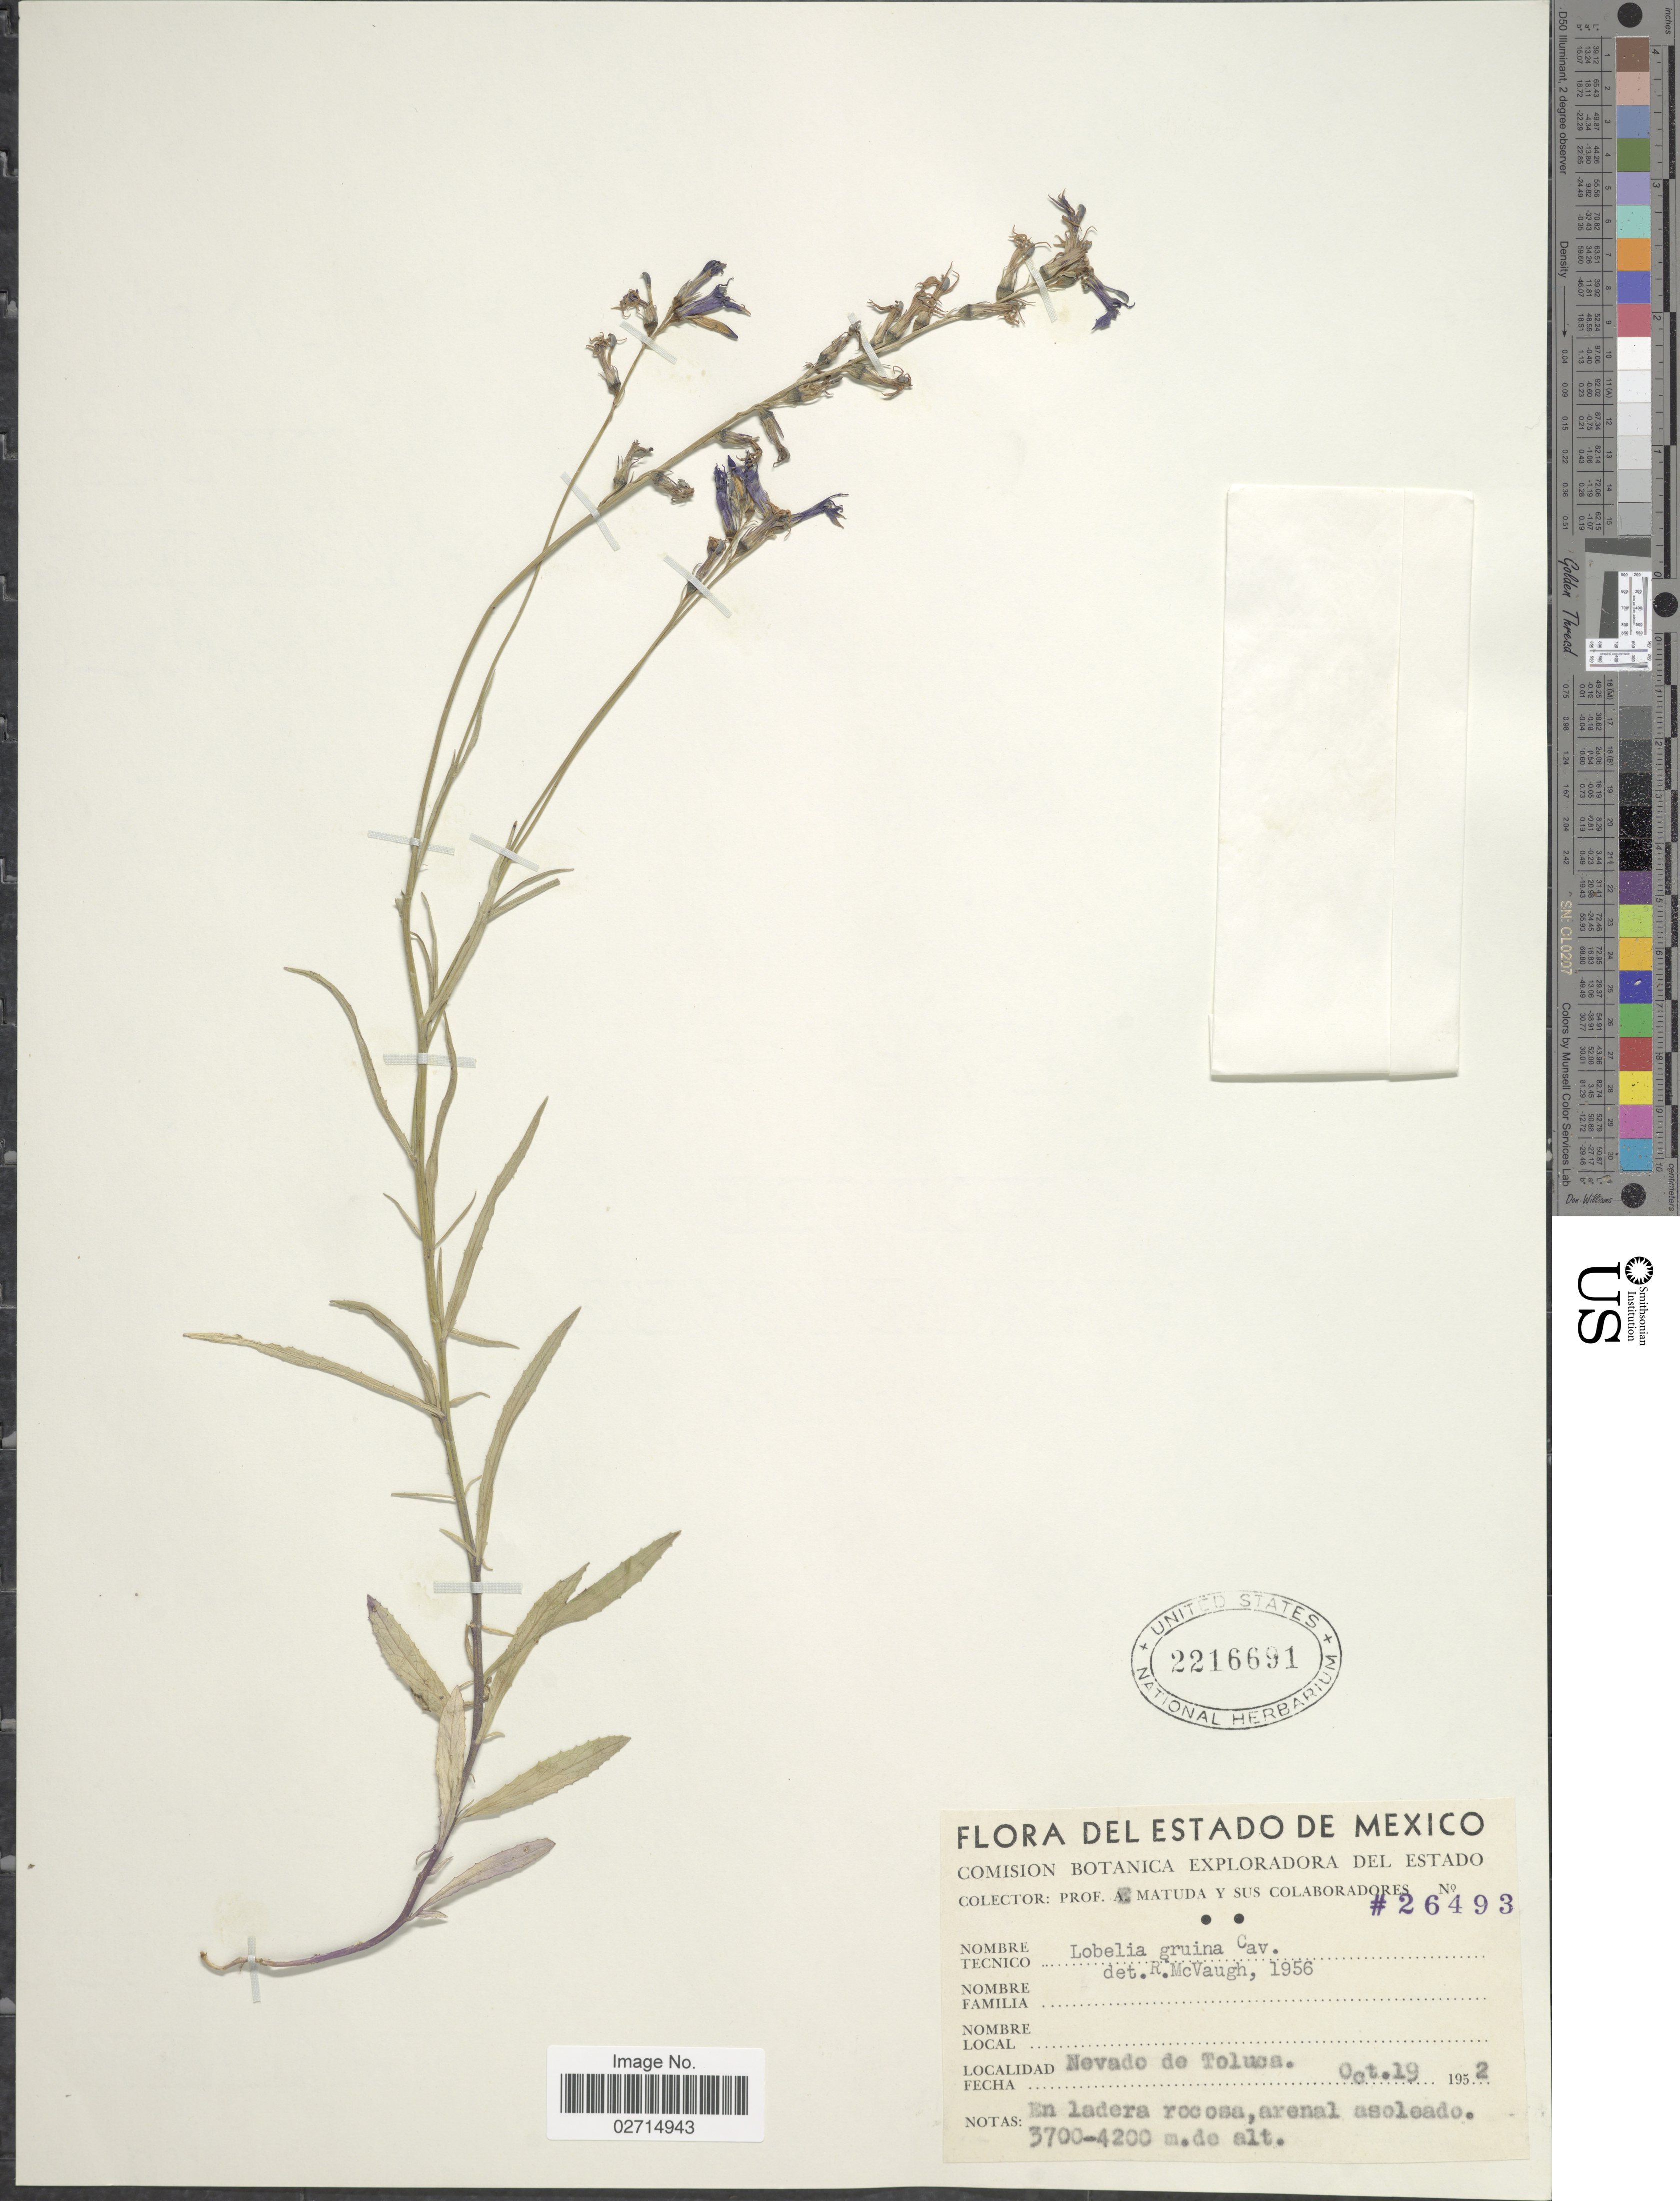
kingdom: Plantae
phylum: Tracheophyta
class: Magnoliopsida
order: Asterales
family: Campanulaceae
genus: Lobelia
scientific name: Lobelia gruina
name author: Cav.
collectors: E. Matuda & Sus Colaboradores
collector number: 26493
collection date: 1952-10-19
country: Mexico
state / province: México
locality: Del Estado de Mexico, Nevado de Toluca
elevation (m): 3700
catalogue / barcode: US 2216691